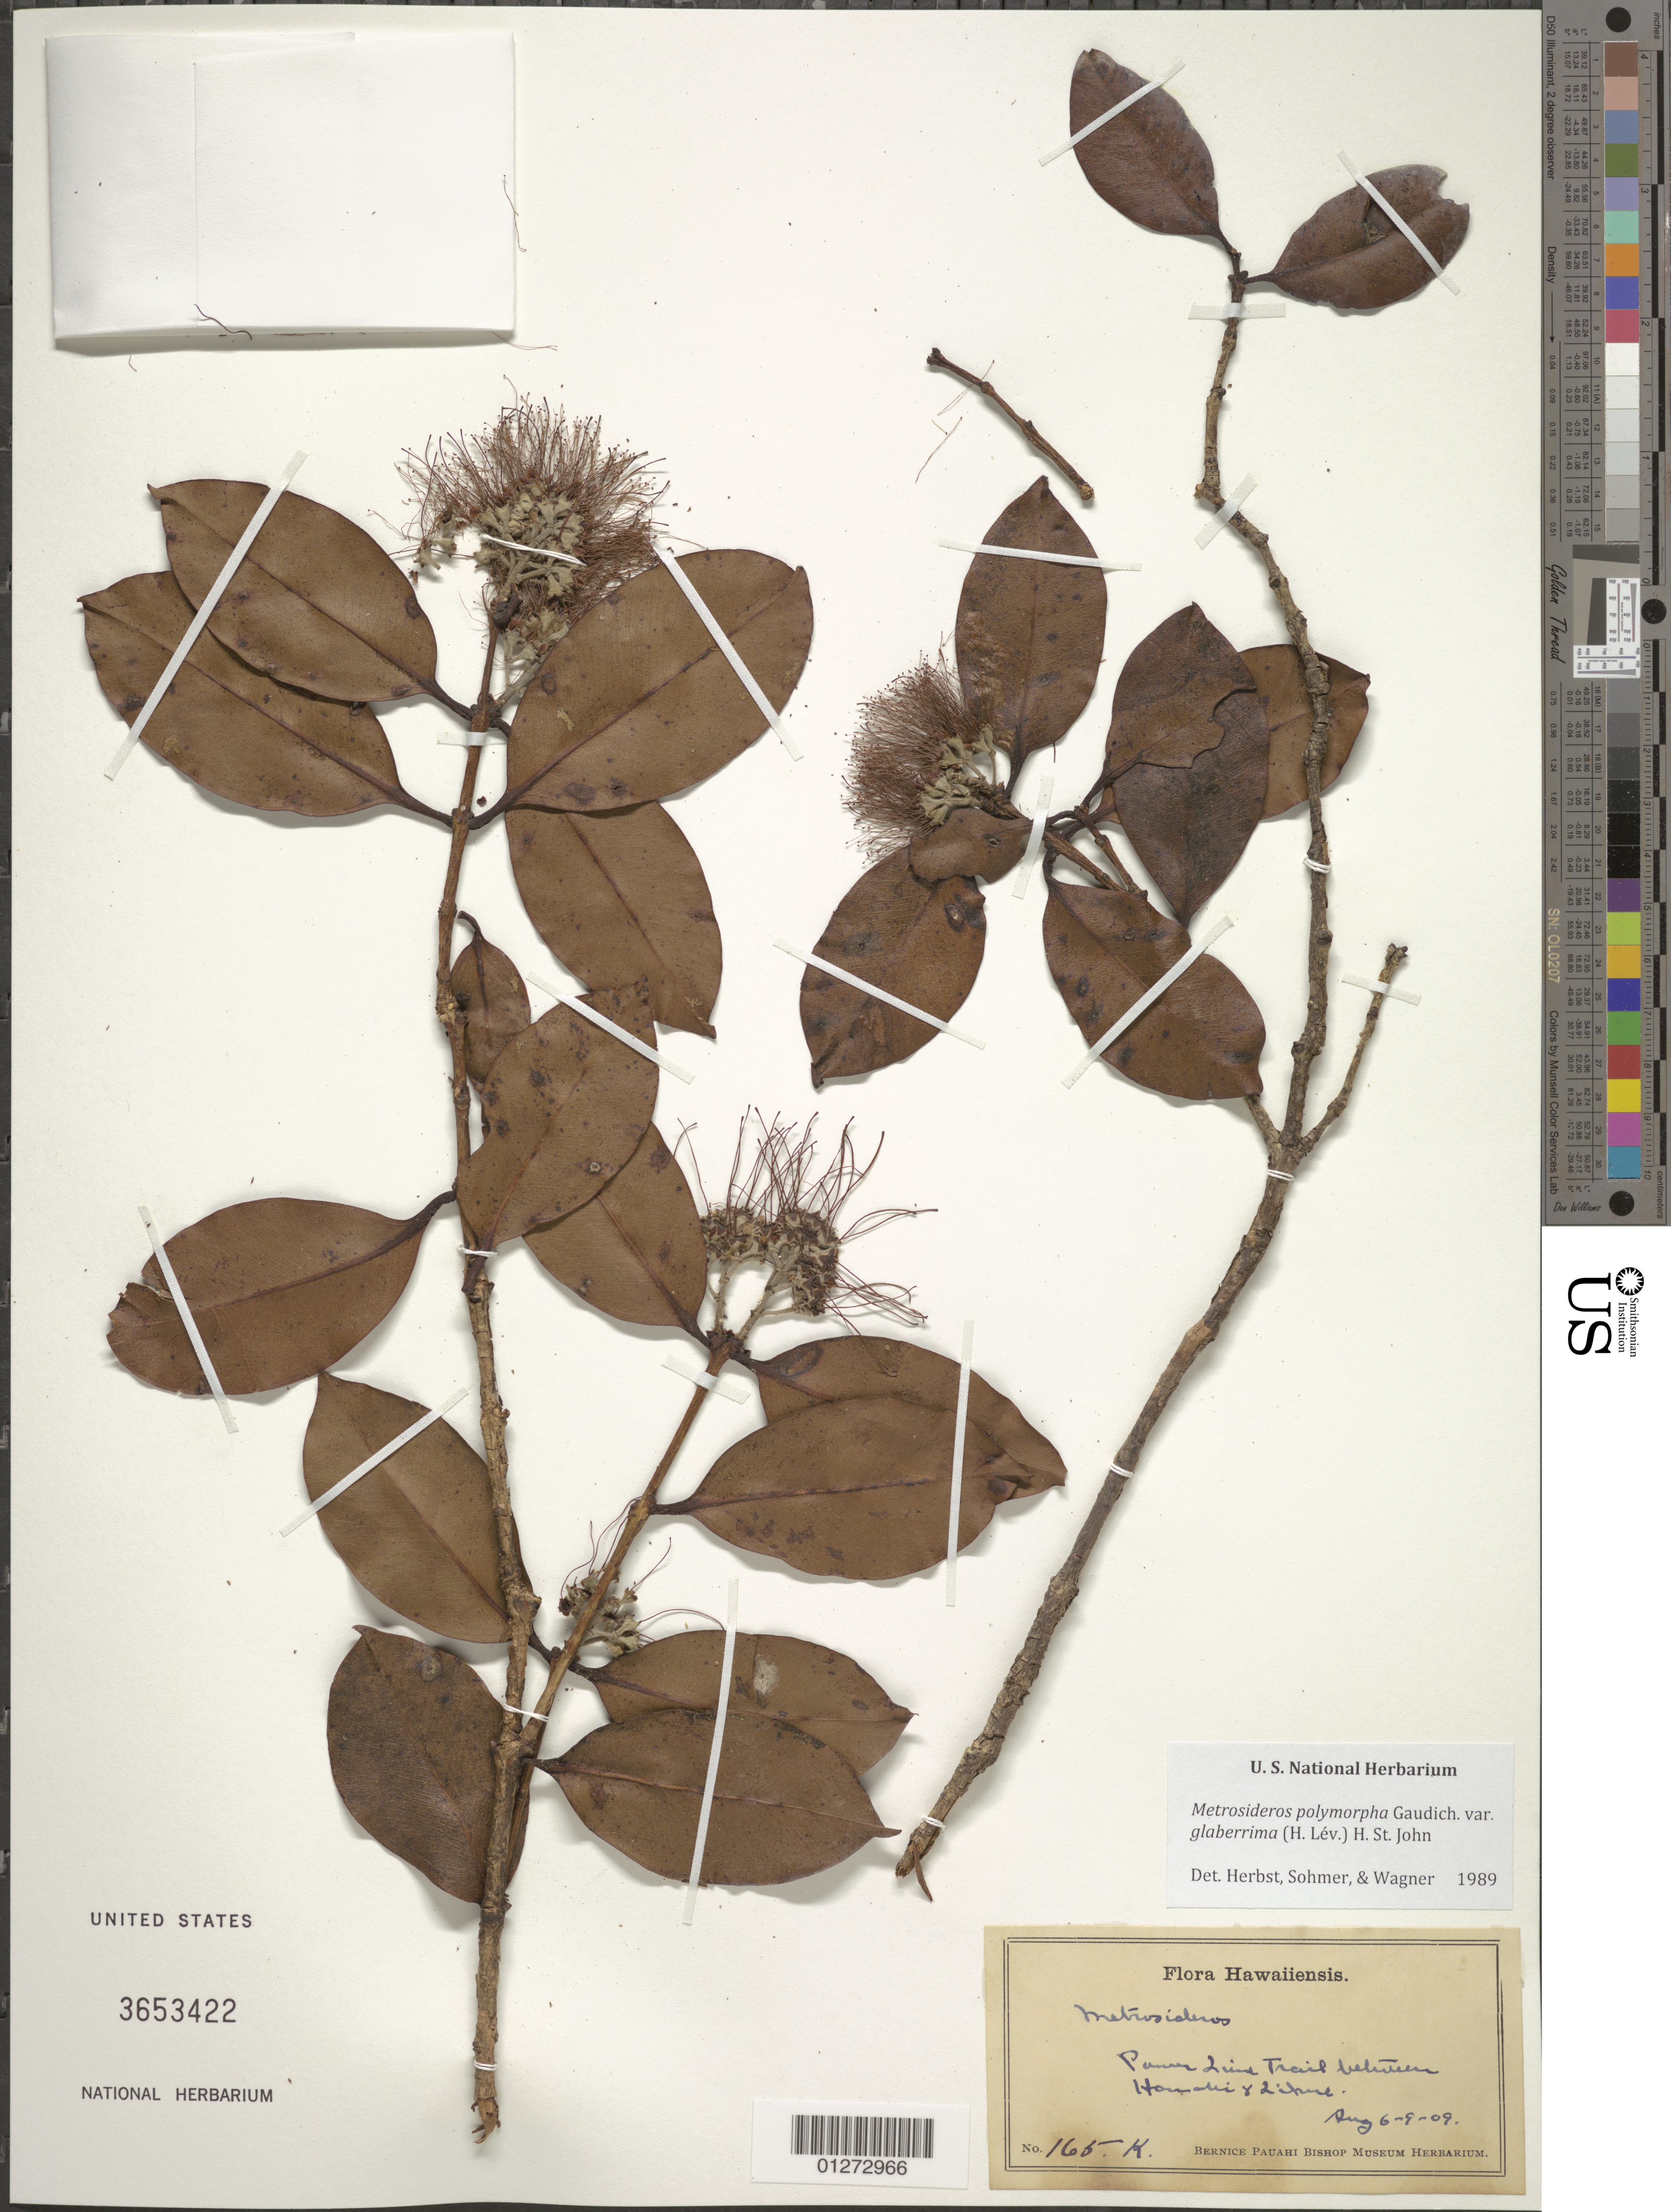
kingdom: Plantae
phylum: Tracheophyta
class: Magnoliopsida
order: Myrtales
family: Myrtaceae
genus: Metrosideros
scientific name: Metrosideros polymorpha var. glaberrima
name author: (H. Lév.) H. St. John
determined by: Herbst, D. R.; Sohmer, S. H.; Wagner, W. L.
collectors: C. N. Forbes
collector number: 165.K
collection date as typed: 6 Aug 1909 to 9 Aug 1909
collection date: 1909-08-06/1909-08-09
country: United States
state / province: Hawaii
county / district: Kauai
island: Kaua'i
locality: Power Line Trail between Honolei of Lihue.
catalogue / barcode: US 3653422